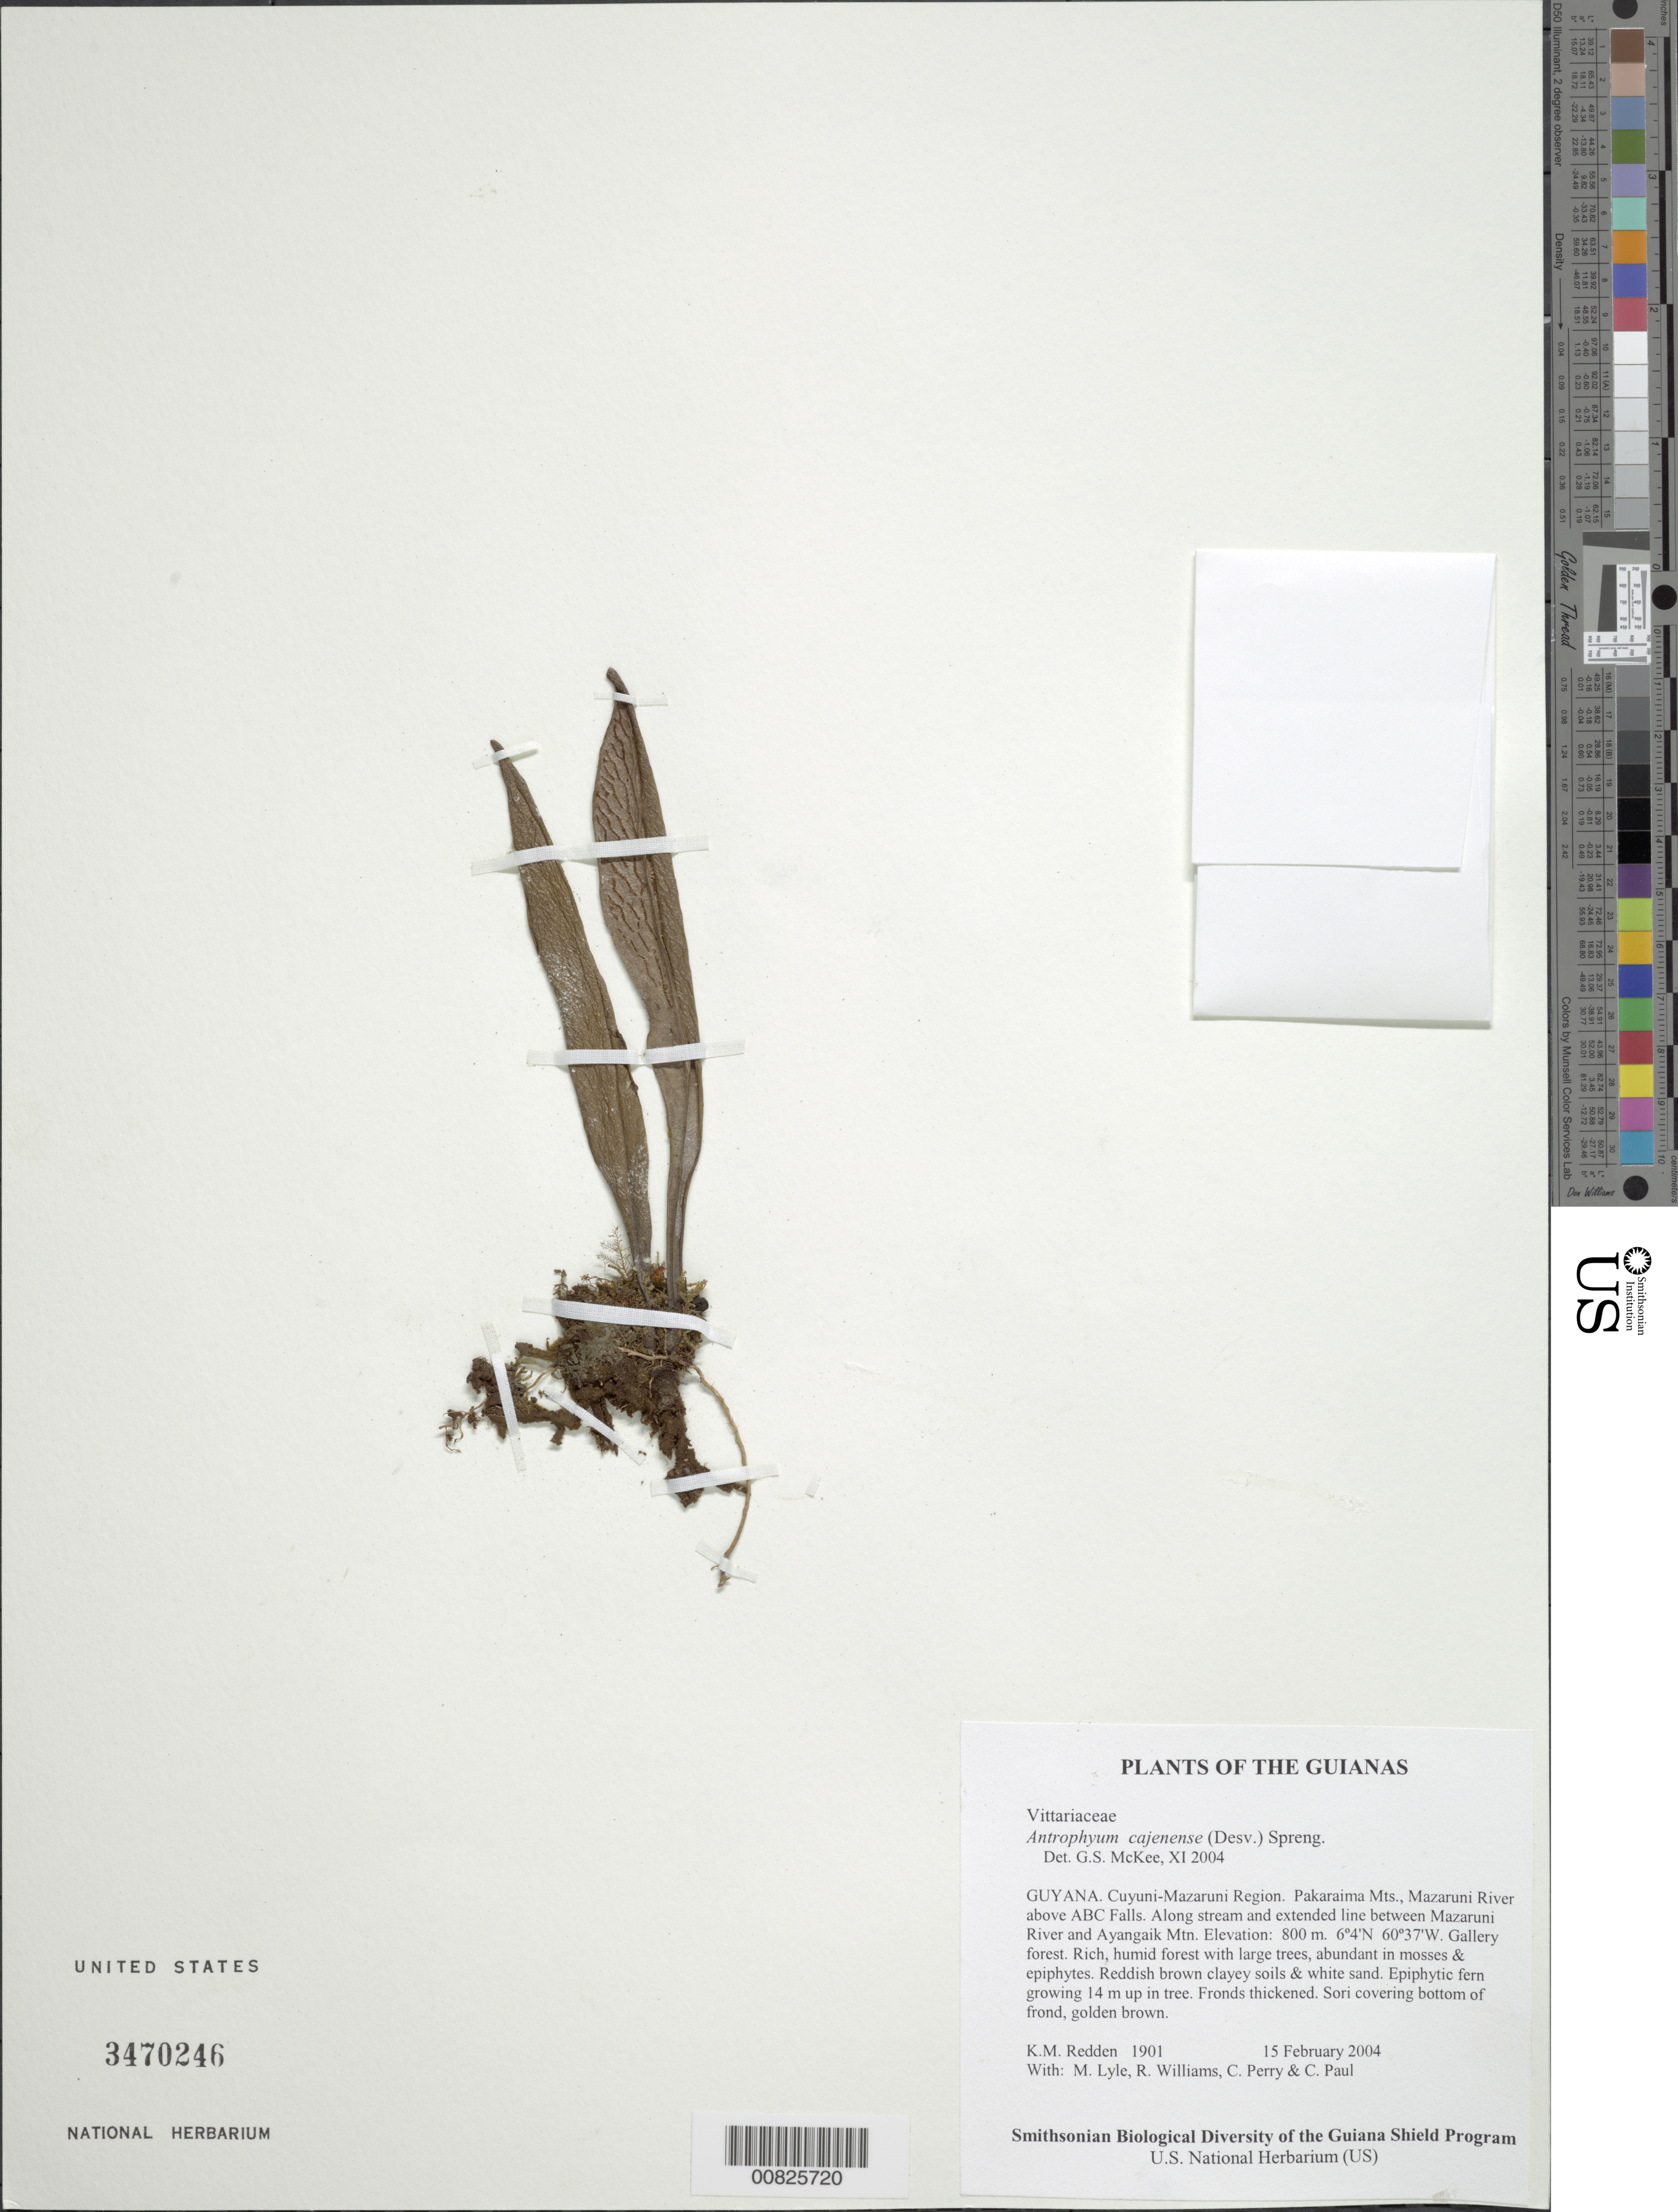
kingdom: Plantae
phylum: Tracheophyta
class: Polypodiopsida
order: Polypodiales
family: Pteridaceae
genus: Polytaenium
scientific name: Polytaenium cajenense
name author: (Desv.) Benedict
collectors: K. M. Redden, M. Lyle, R. Williams, C. Perry & C. Paul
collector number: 1901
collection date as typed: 15 February 2004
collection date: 2004-02-15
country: Guyana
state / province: Cuyuni-Mazaruni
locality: Pakaraima Mts., Mazaruni River above ABC Falls. Along stream and extended line between Mazaruni River and Ayangaik Mtn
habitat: Gallery forest. Rich, humid forest with large trees, abundant in mosses, epiphytes. Reddish brown clayey soils and white sand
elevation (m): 800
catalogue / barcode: US 3470246